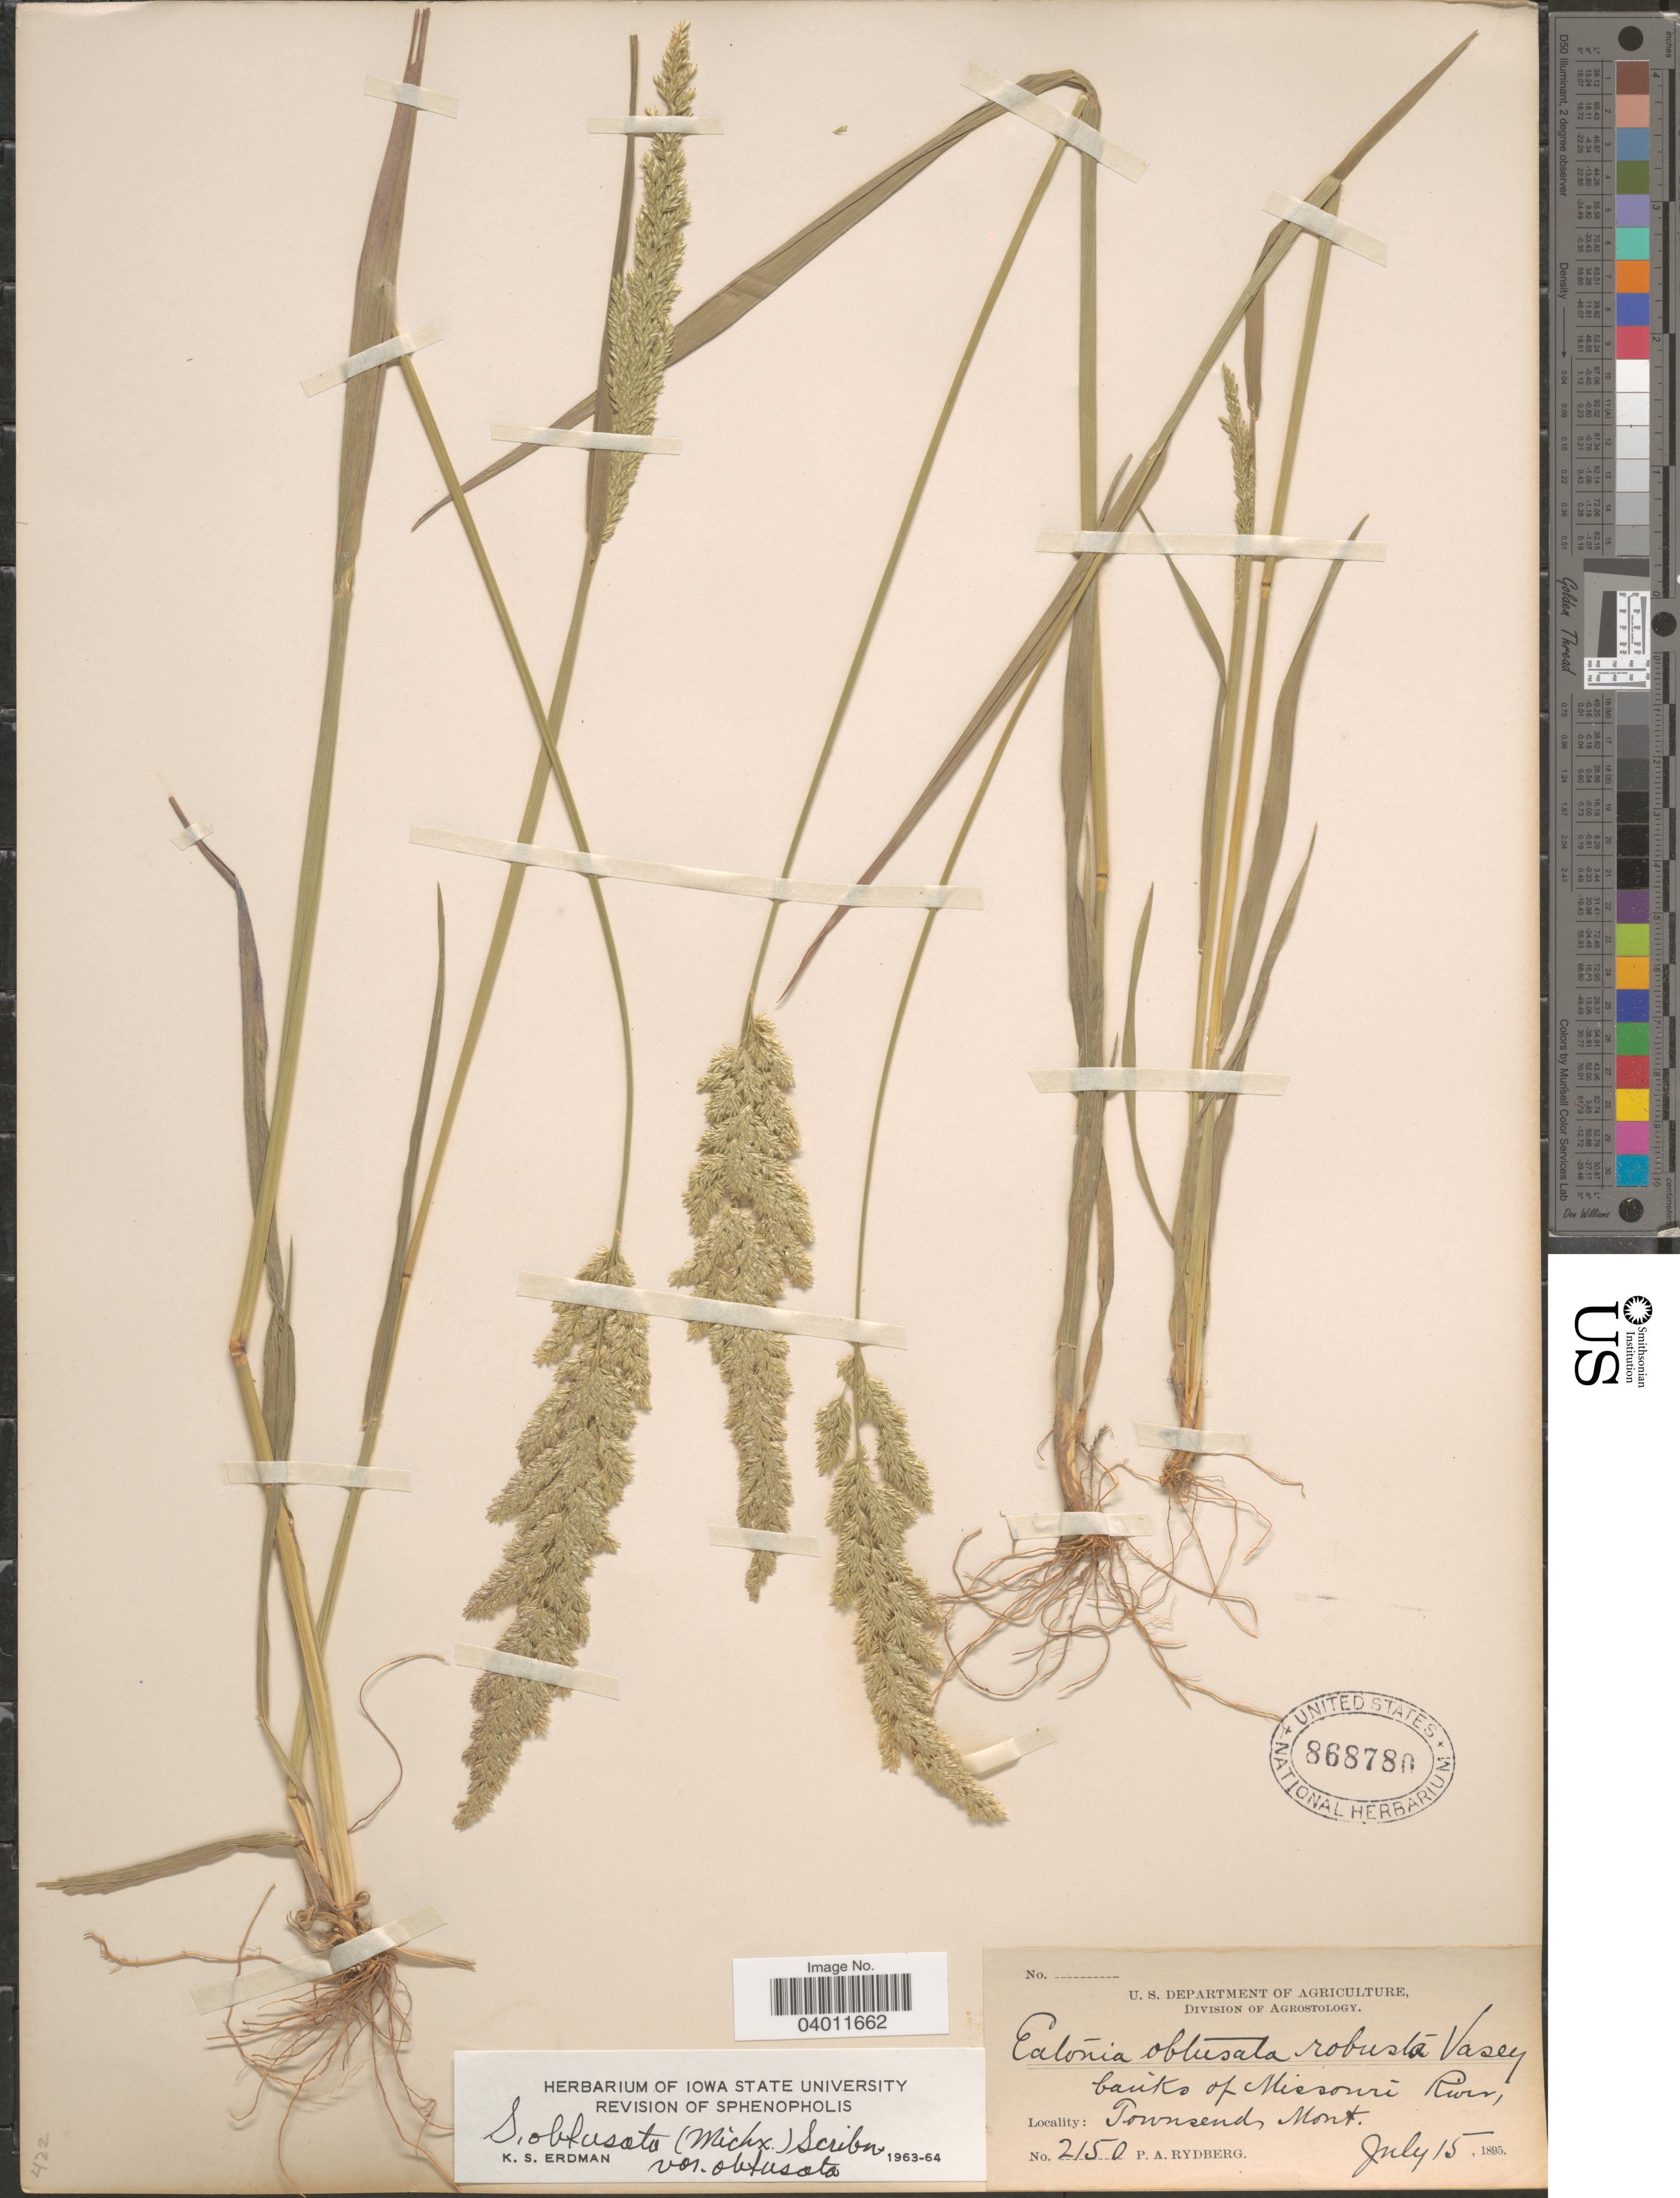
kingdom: Plantae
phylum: Tracheophyta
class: Liliopsida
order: Poales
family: Poaceae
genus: Sphenopholis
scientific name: Sphenopholis obtusata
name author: (Michx.) Scribn.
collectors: P. A. Rydberg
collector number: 2150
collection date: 1895-07-15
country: United States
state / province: Montana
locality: Banks of Missouri River, Townsend.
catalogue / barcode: US 868780